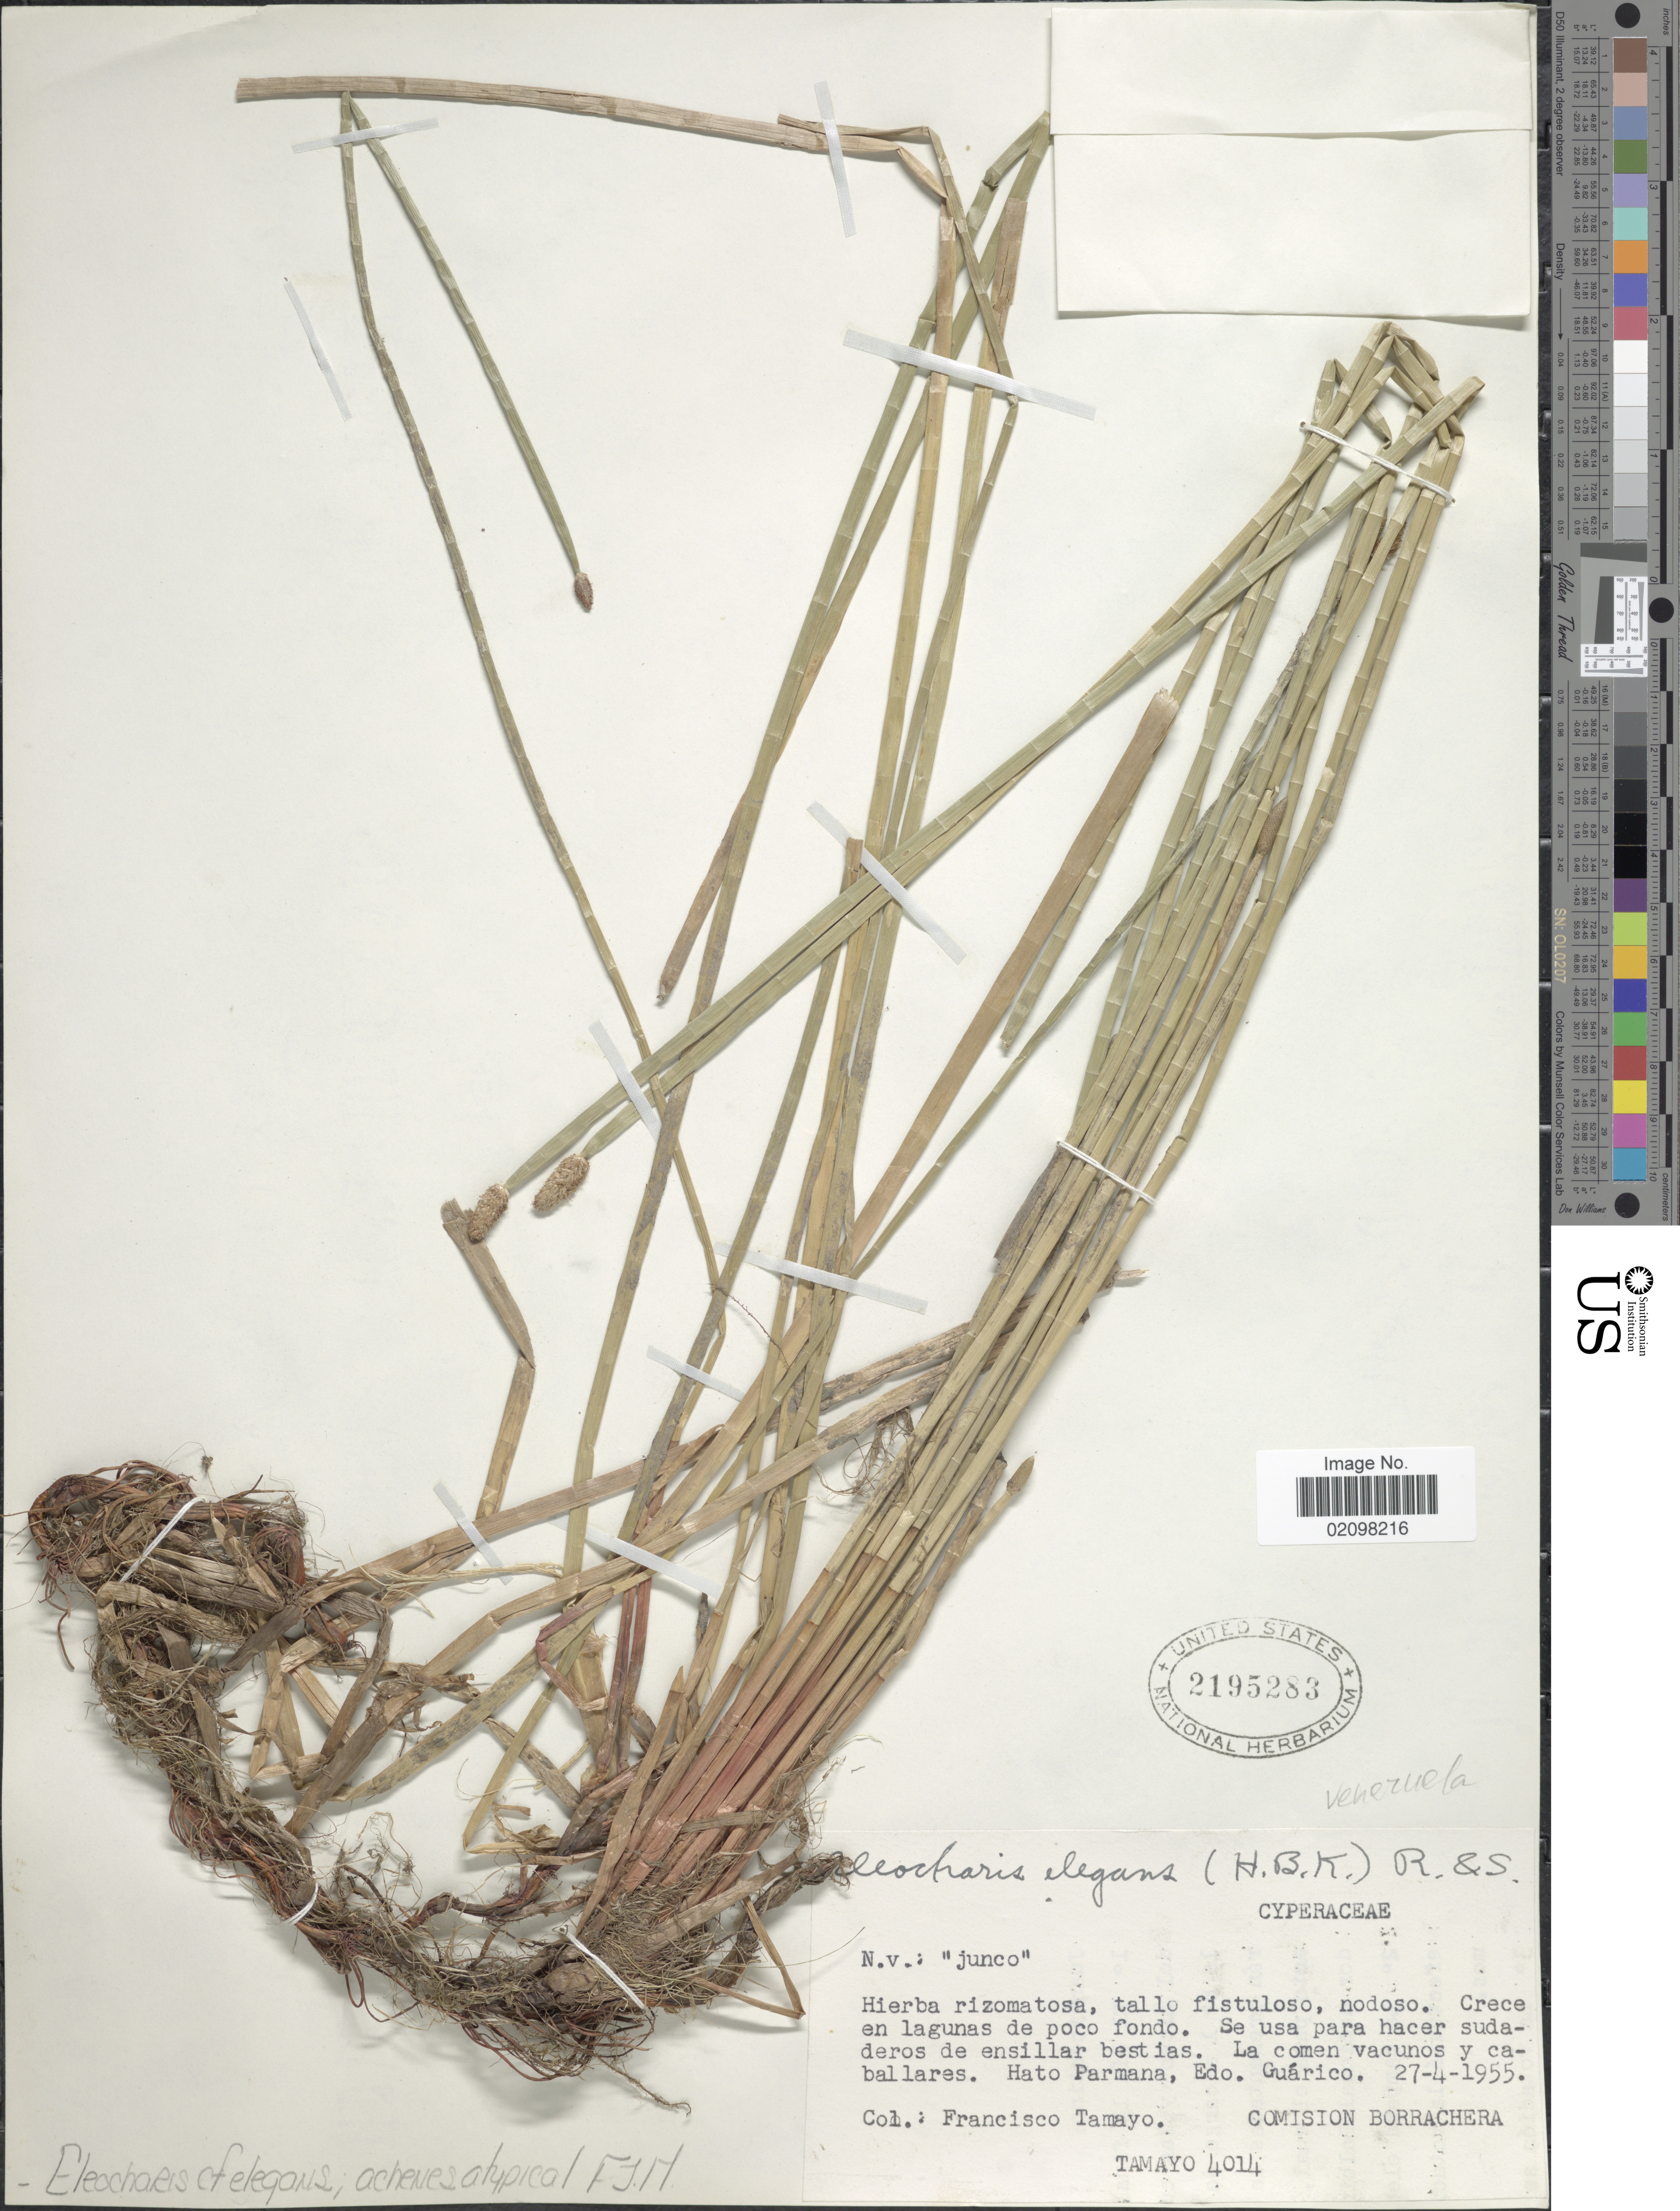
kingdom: Plantae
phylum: Tracheophyta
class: Liliopsida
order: Poales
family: Cyperaceae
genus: Eleocharis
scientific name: Eleocharis elegans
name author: (Kunth) Roem. & Schult.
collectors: F. Tamayo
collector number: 4014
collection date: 1955-04-27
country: Venezuela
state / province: Guárico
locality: Hato Parmana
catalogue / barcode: US 2195283